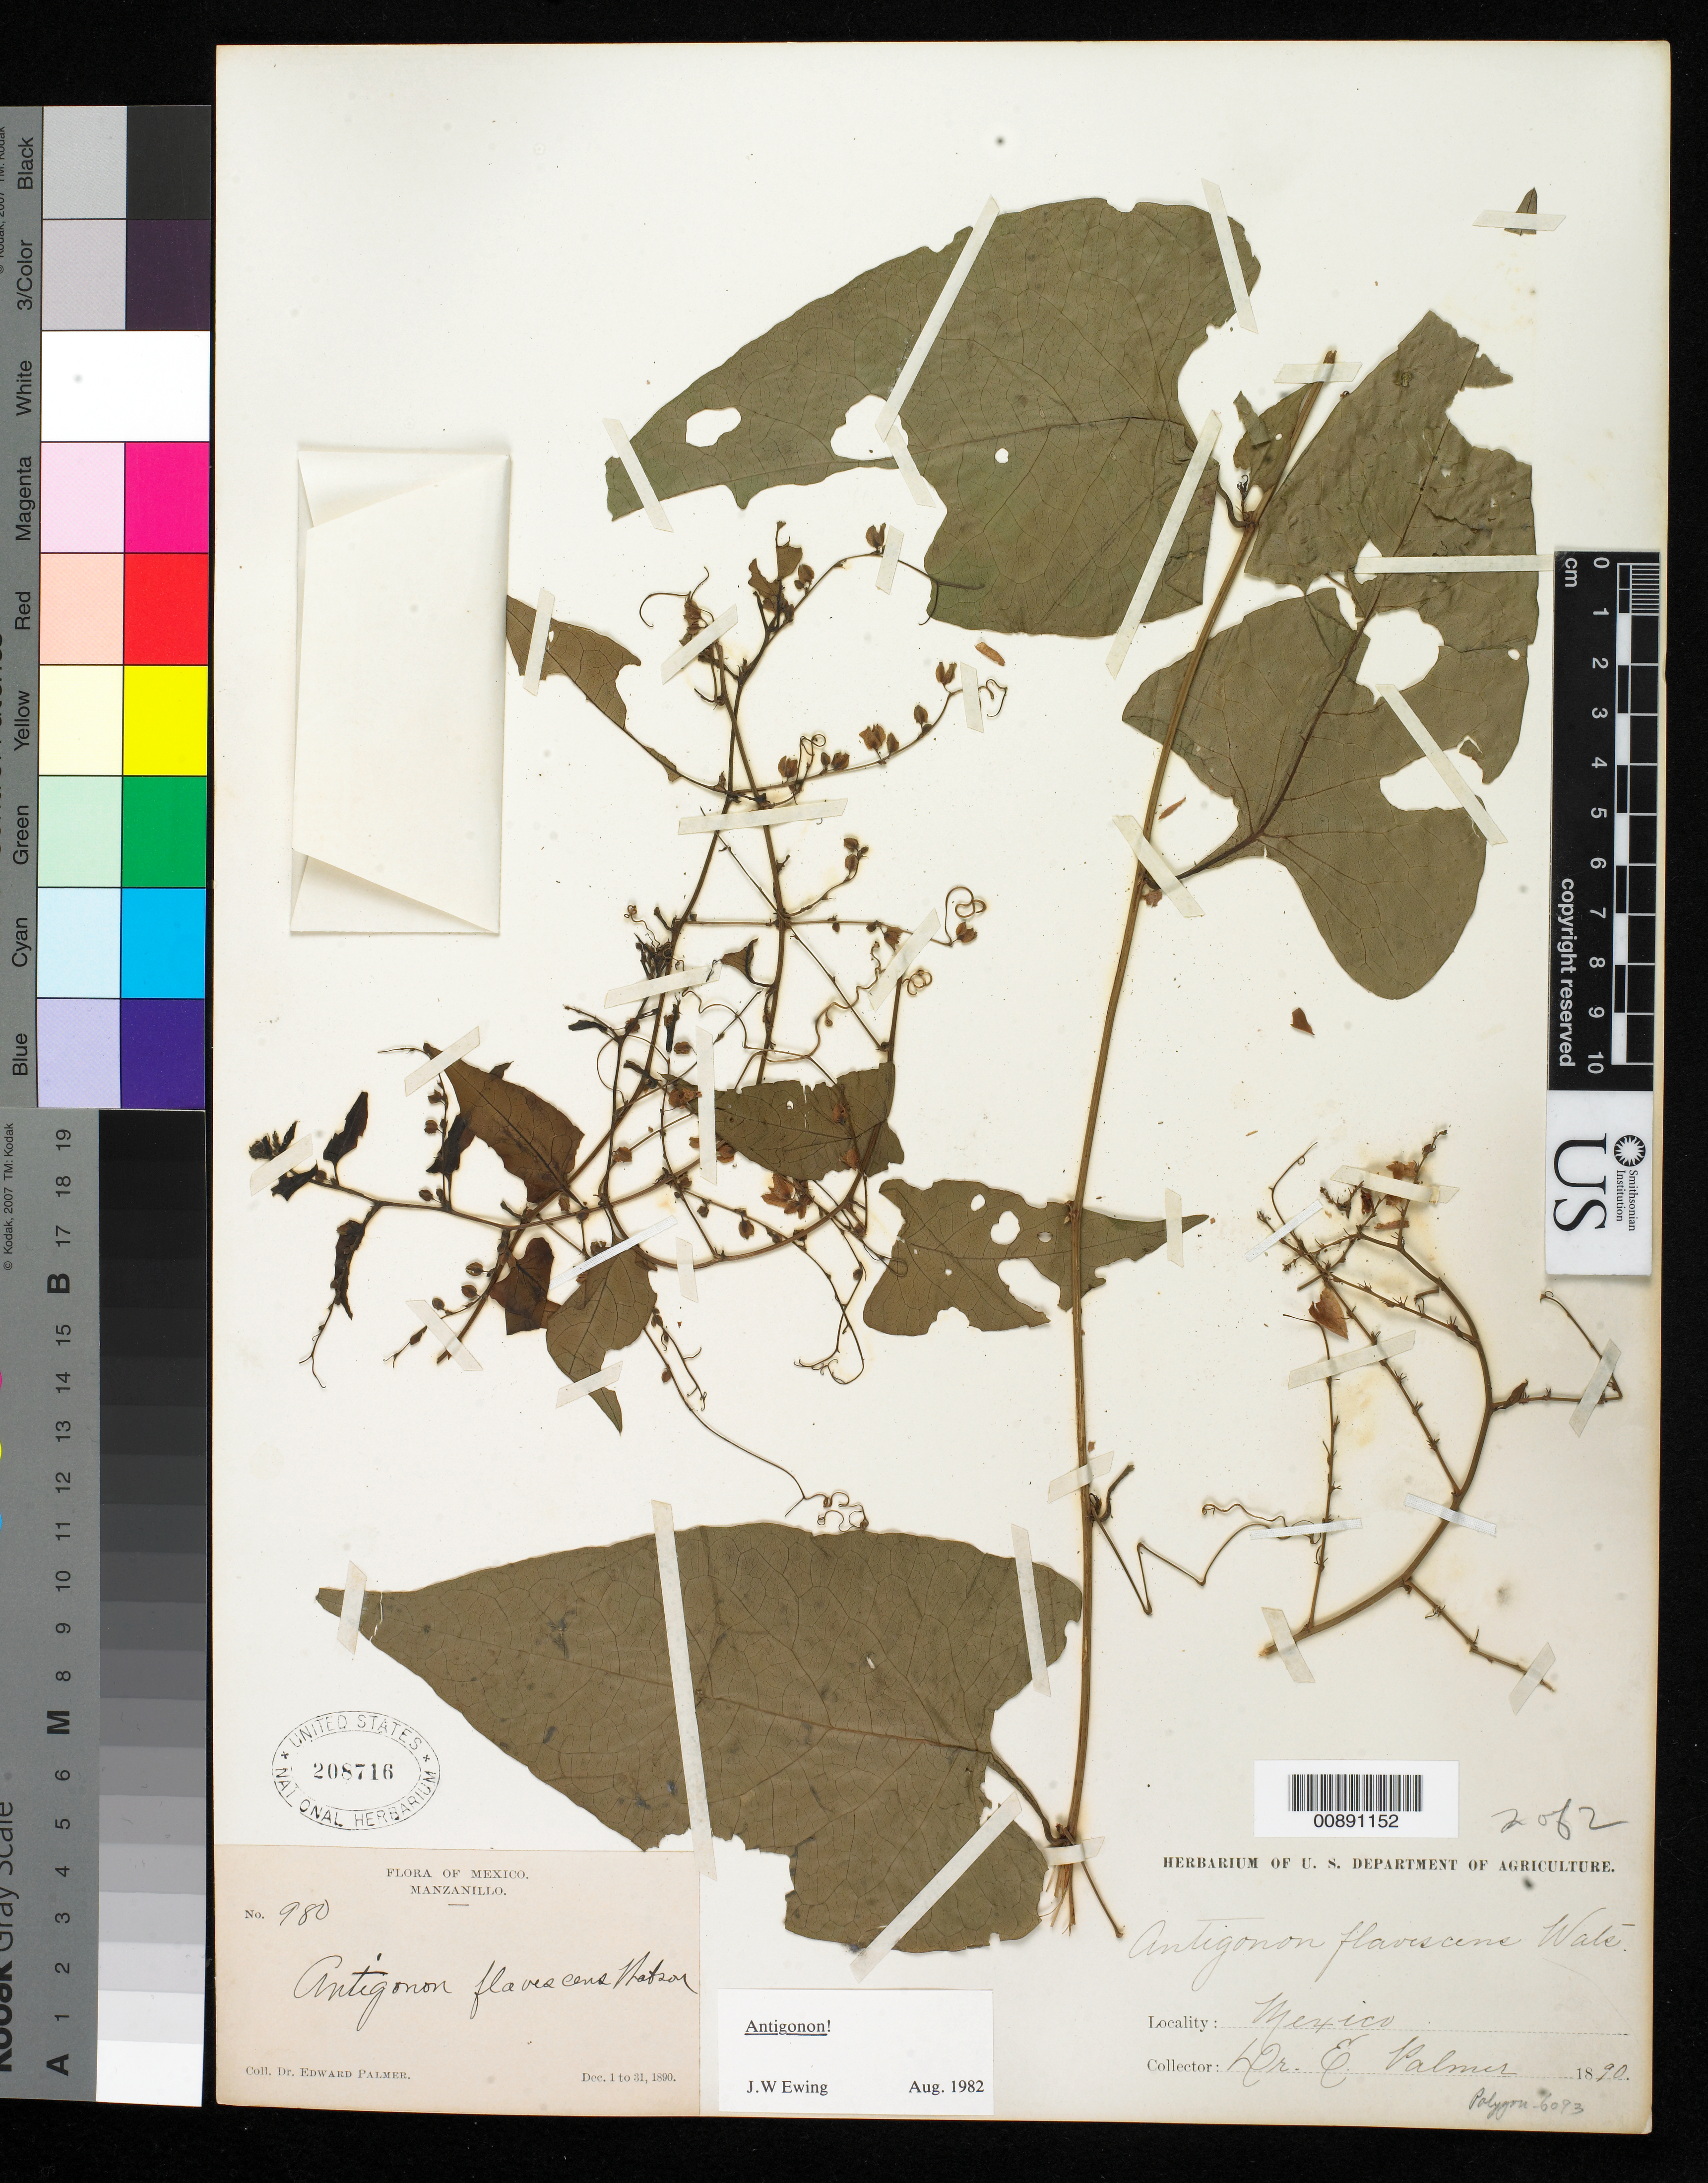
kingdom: Plantae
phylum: Tracheophyta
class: Magnoliopsida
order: Caryophyllales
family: Polygonaceae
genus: Antigonon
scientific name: Antigonon flavescens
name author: S. Watson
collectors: E. Palmer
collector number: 980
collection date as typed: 01 Dec 1890 to 31 Dec 1890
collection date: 1890-12-01/1890-12-31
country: Mexico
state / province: Colima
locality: Manzanillo, Colima.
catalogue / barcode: US 208716